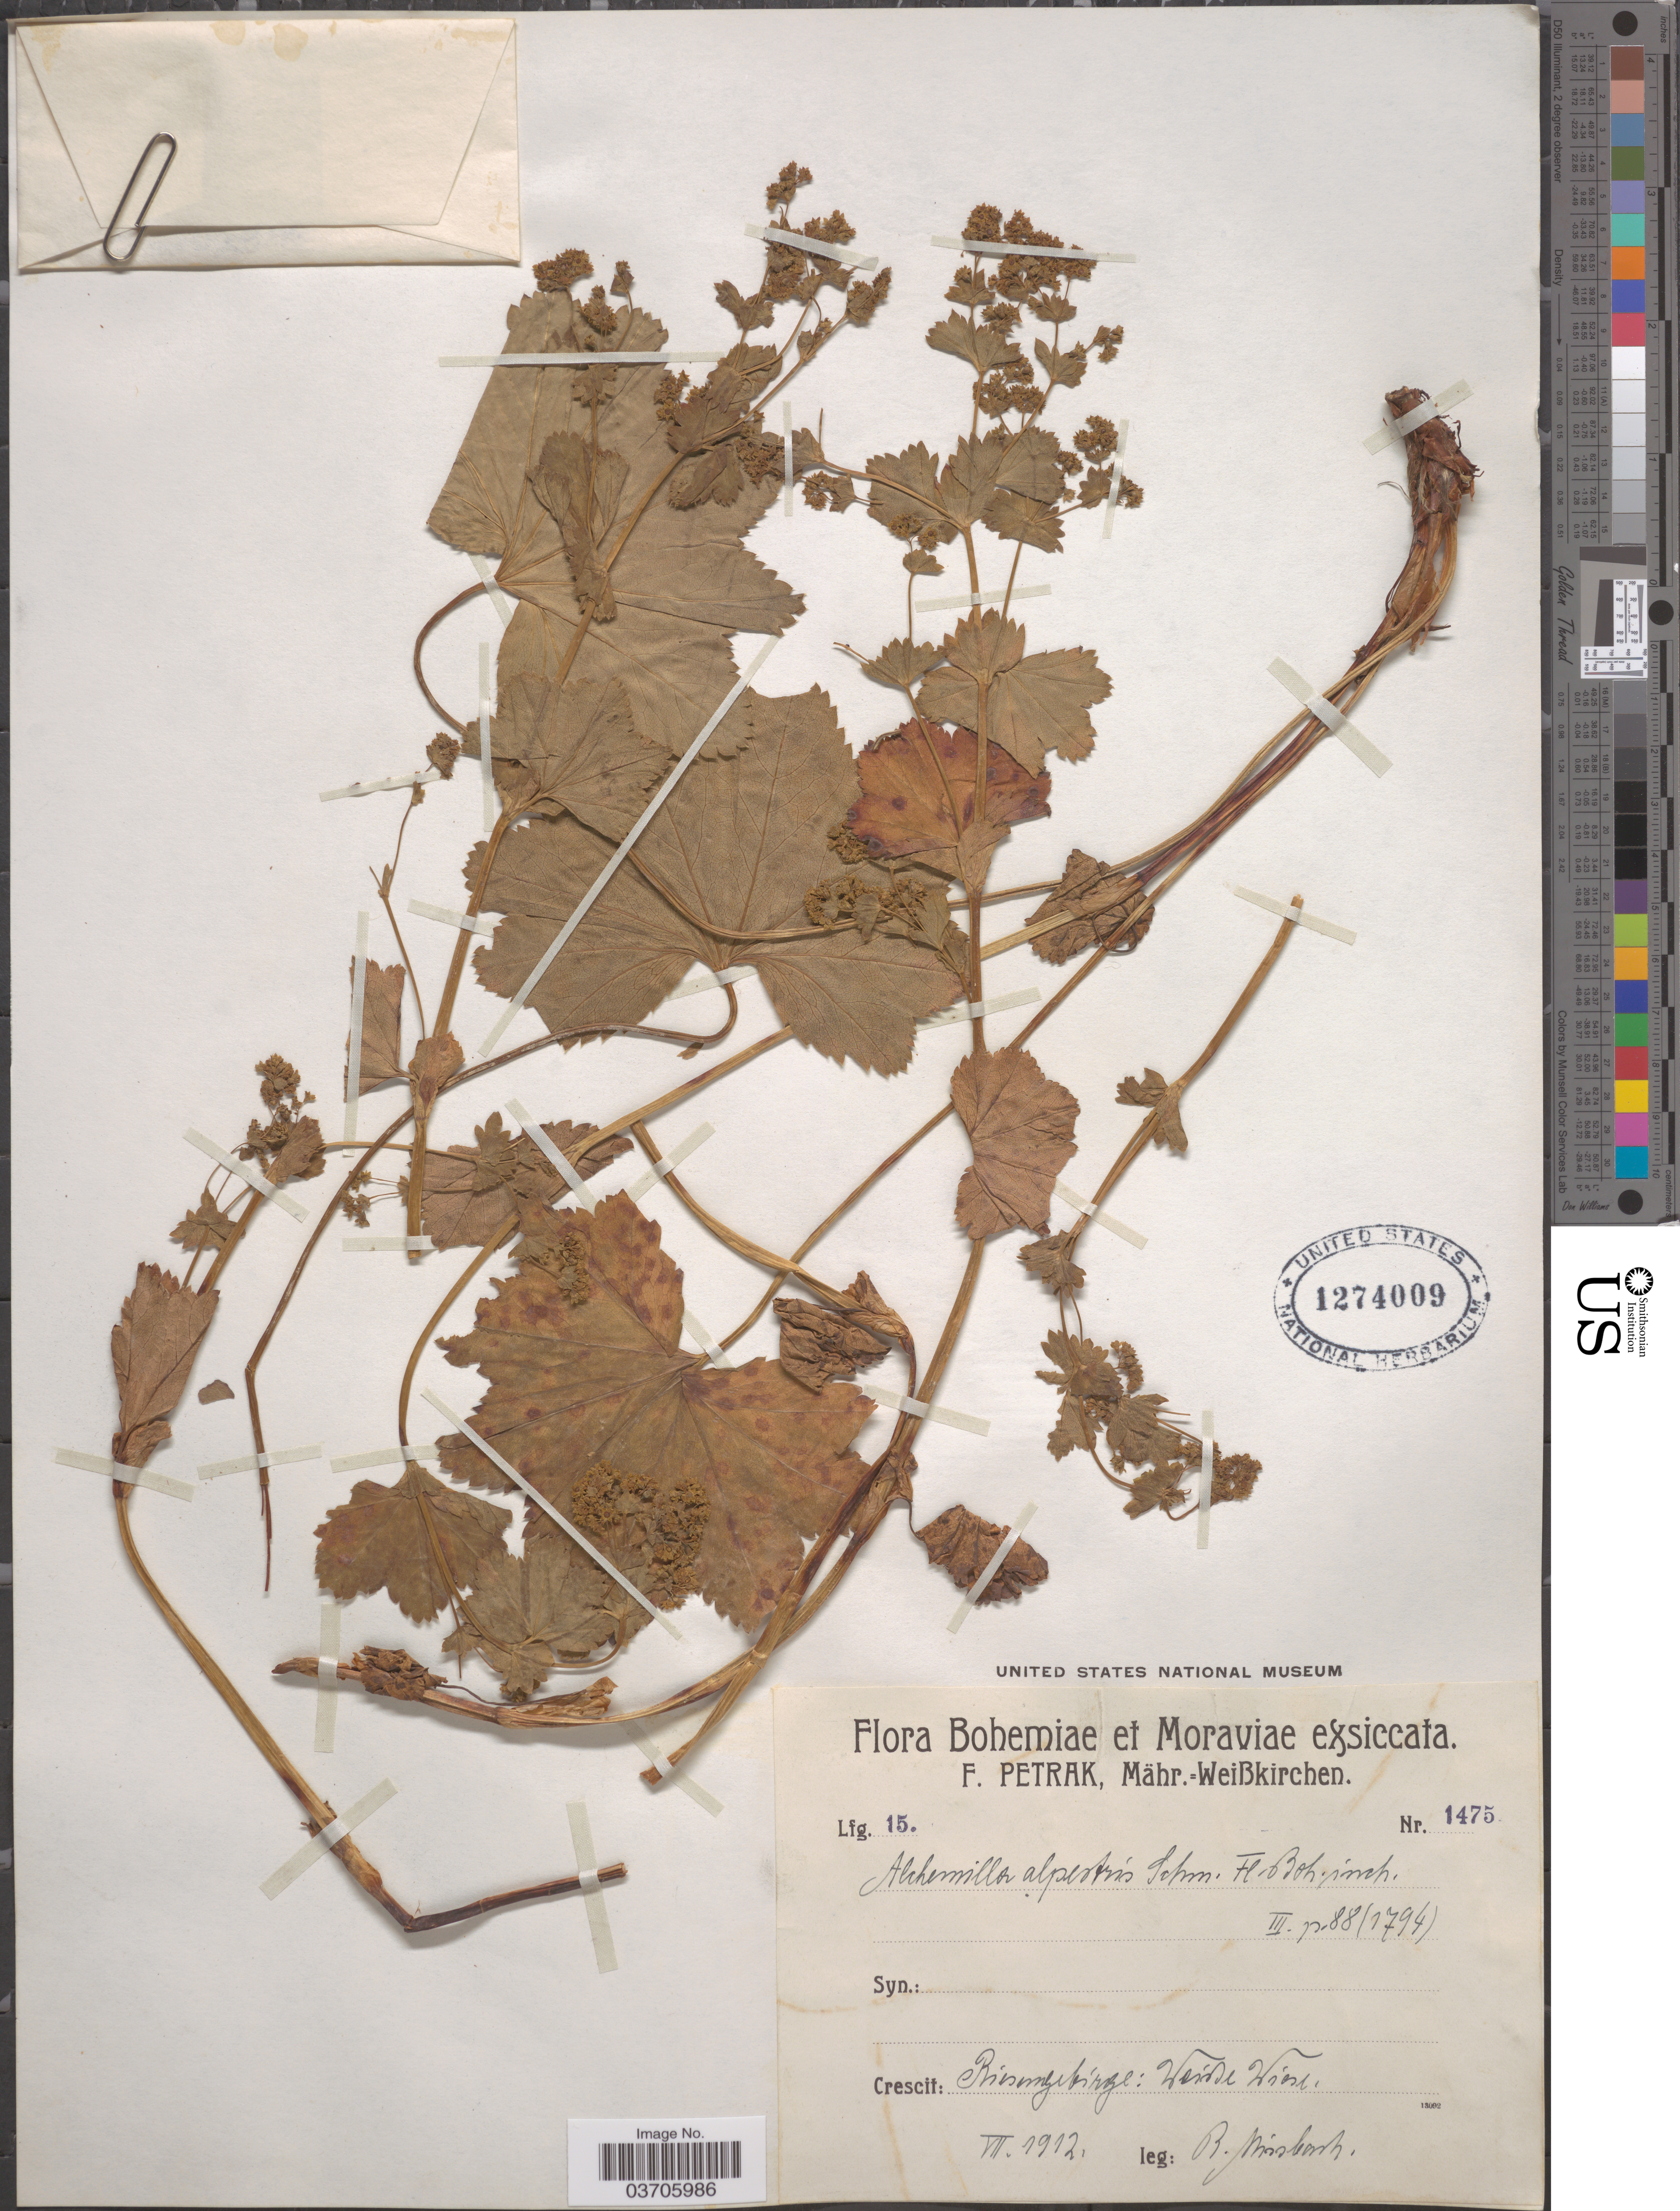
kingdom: Plantae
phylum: Tracheophyta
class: Magnoliopsida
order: Rosales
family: Rosaceae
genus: Alchemilla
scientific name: Alchemilla alpestris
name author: (F.W. Schmidt) Opiz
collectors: R. Missbach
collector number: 1475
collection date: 1912-07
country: Czechia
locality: Bohemia et Moraviae. [illegible text].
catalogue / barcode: US 1274009